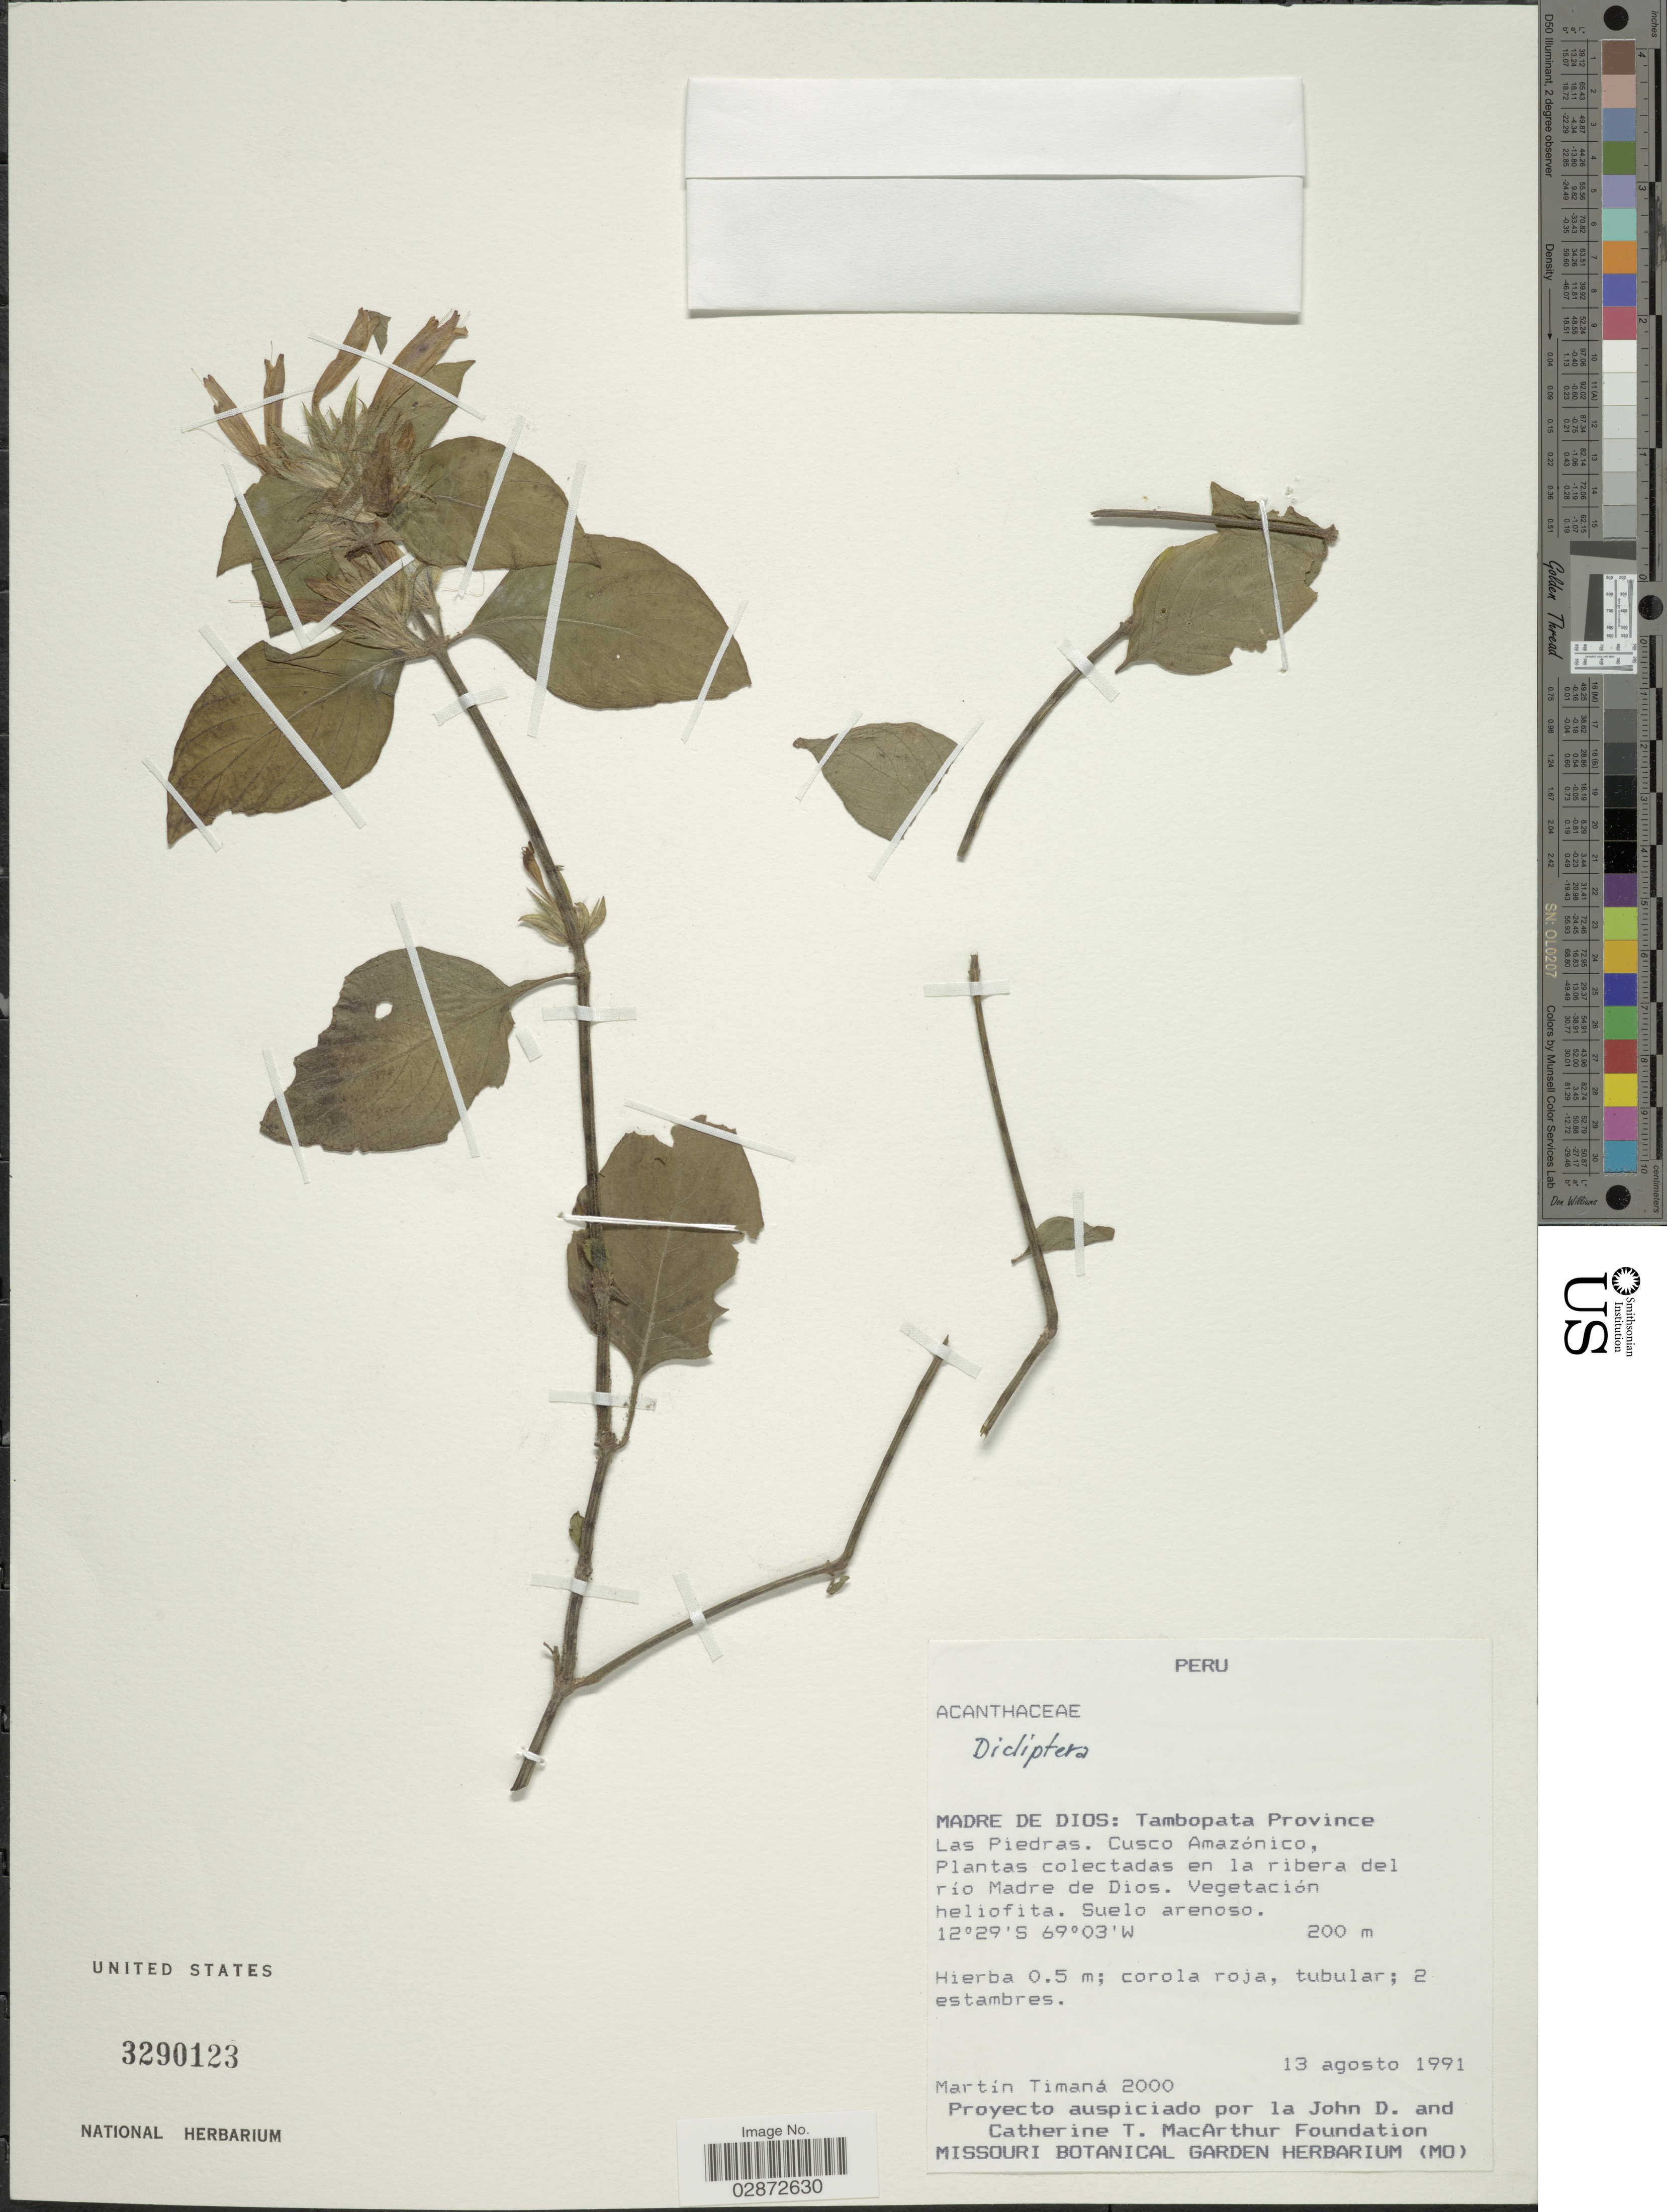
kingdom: Plantae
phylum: Tracheophyta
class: Magnoliopsida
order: Lamiales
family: Acanthaceae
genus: Dicliptera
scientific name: Dicliptera sp.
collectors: M. E. Timaná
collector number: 2000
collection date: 1991-08-13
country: Peru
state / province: Madre de Dios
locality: Madre de Dios: Tambopata. Province Las Piedras. Cusco Amazónico. En la ribera del rio Madre de Dios.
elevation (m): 200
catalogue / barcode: US 3290123